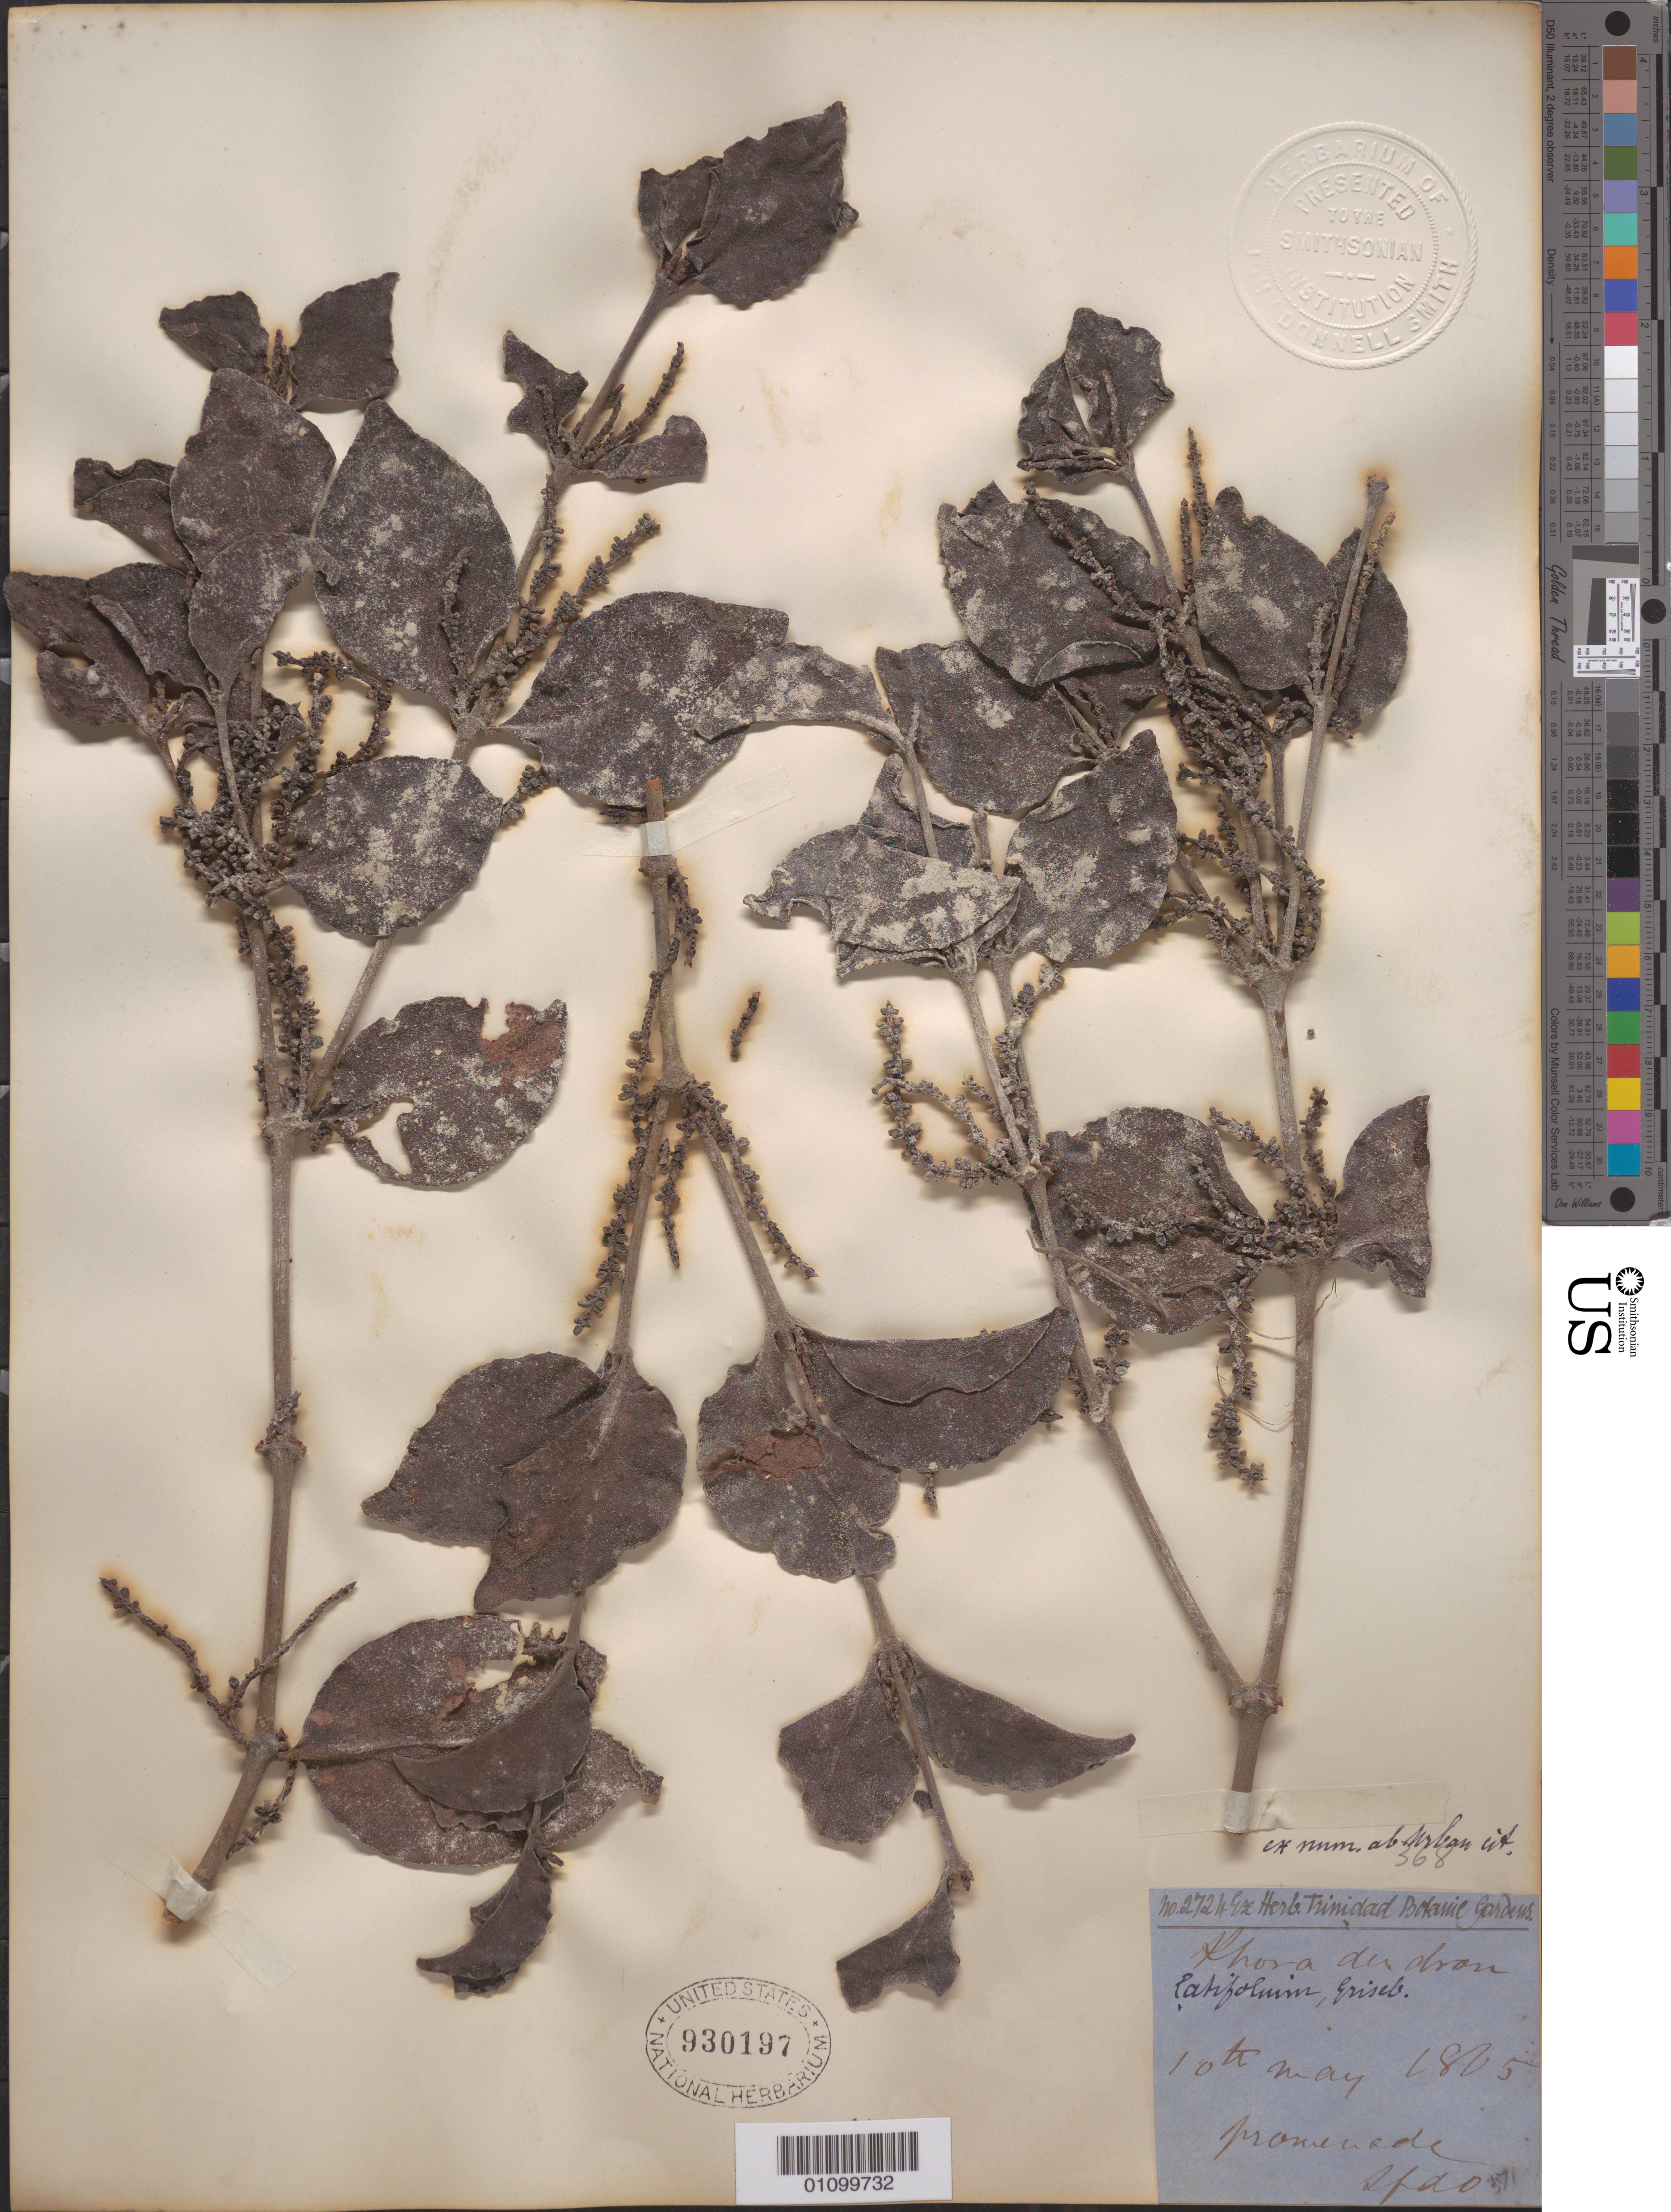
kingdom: Plantae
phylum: Tracheophyta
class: Magnoliopsida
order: Santalales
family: Viscaceae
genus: Phoradendron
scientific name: Phoradendron piperoides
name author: (Kunth) Trel.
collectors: ex herb. Bot. Gard. Trinidad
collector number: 2724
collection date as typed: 10 May 1865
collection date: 1865-05-10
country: Trinidad and Tobago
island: Trinidad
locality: Promenade, sfdo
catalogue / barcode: US 930197